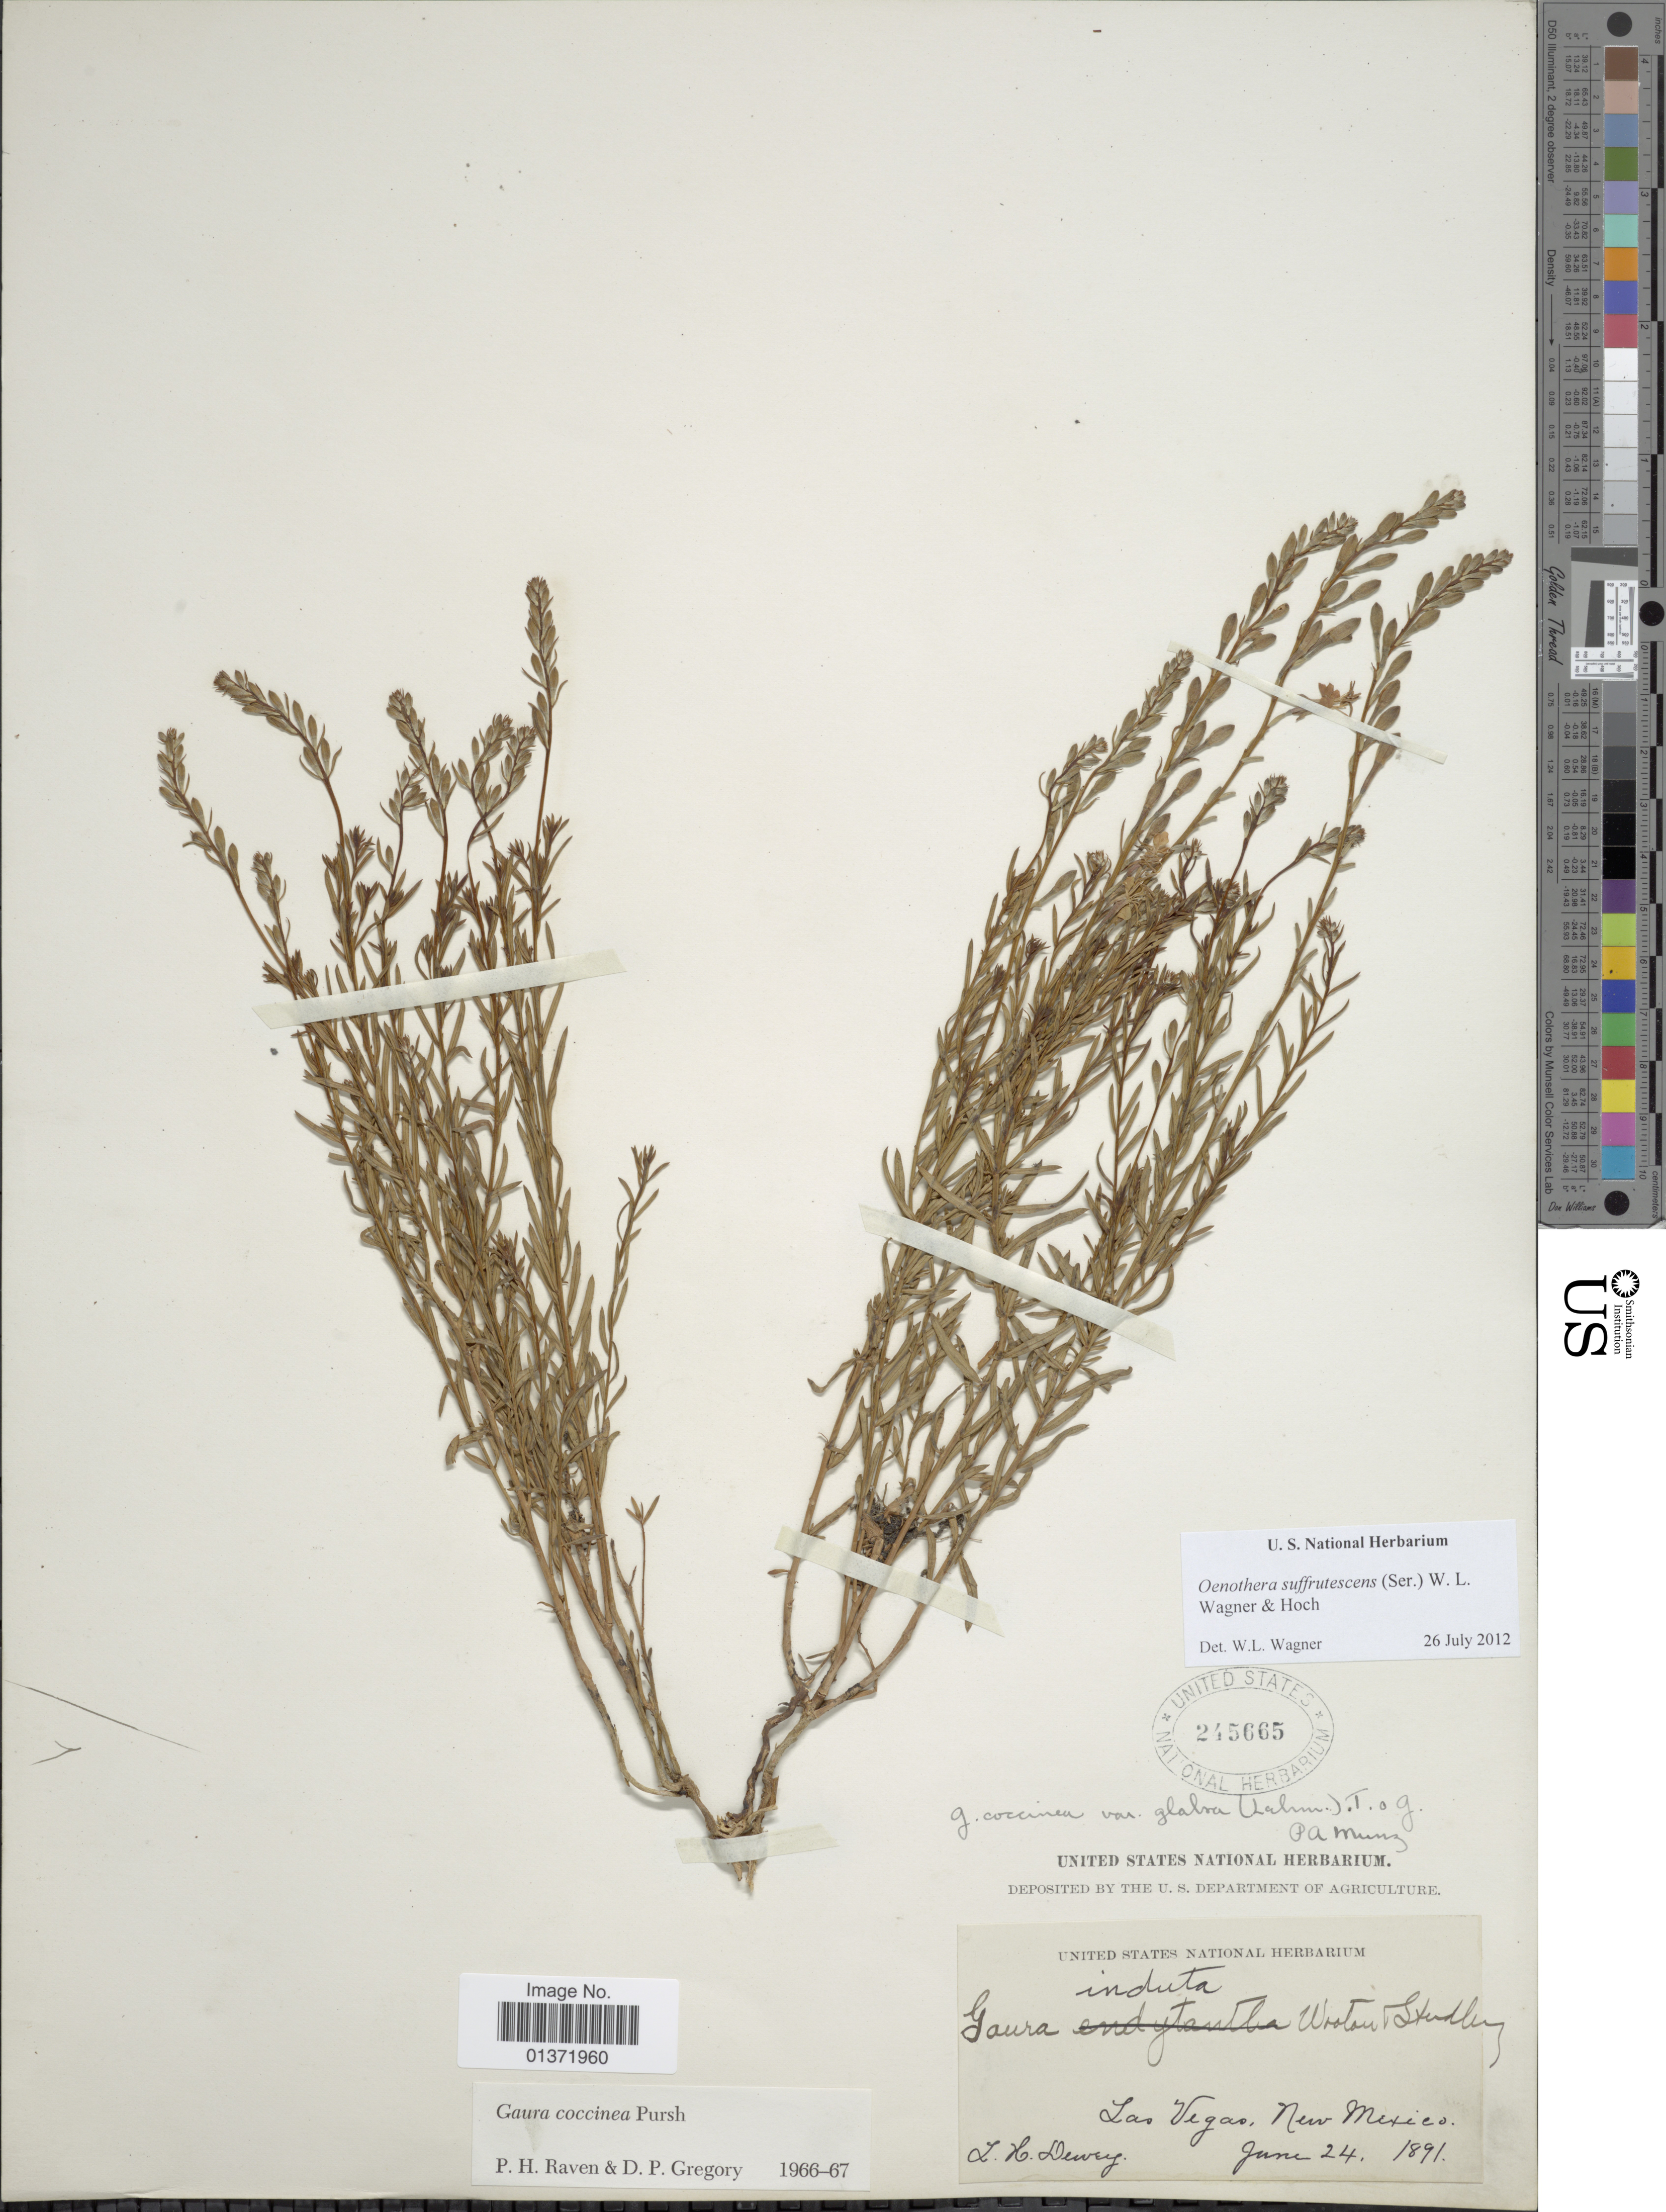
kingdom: Plantae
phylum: Tracheophyta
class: Magnoliopsida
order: Myrtales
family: Onagraceae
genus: Oenothera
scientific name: Oenothera suffrutescens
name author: (Ser.) W.L. Wagner & Hoch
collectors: L. H. Dewey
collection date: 1891-06-24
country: United States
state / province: New Mexico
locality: Las Vegas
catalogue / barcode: US 245665